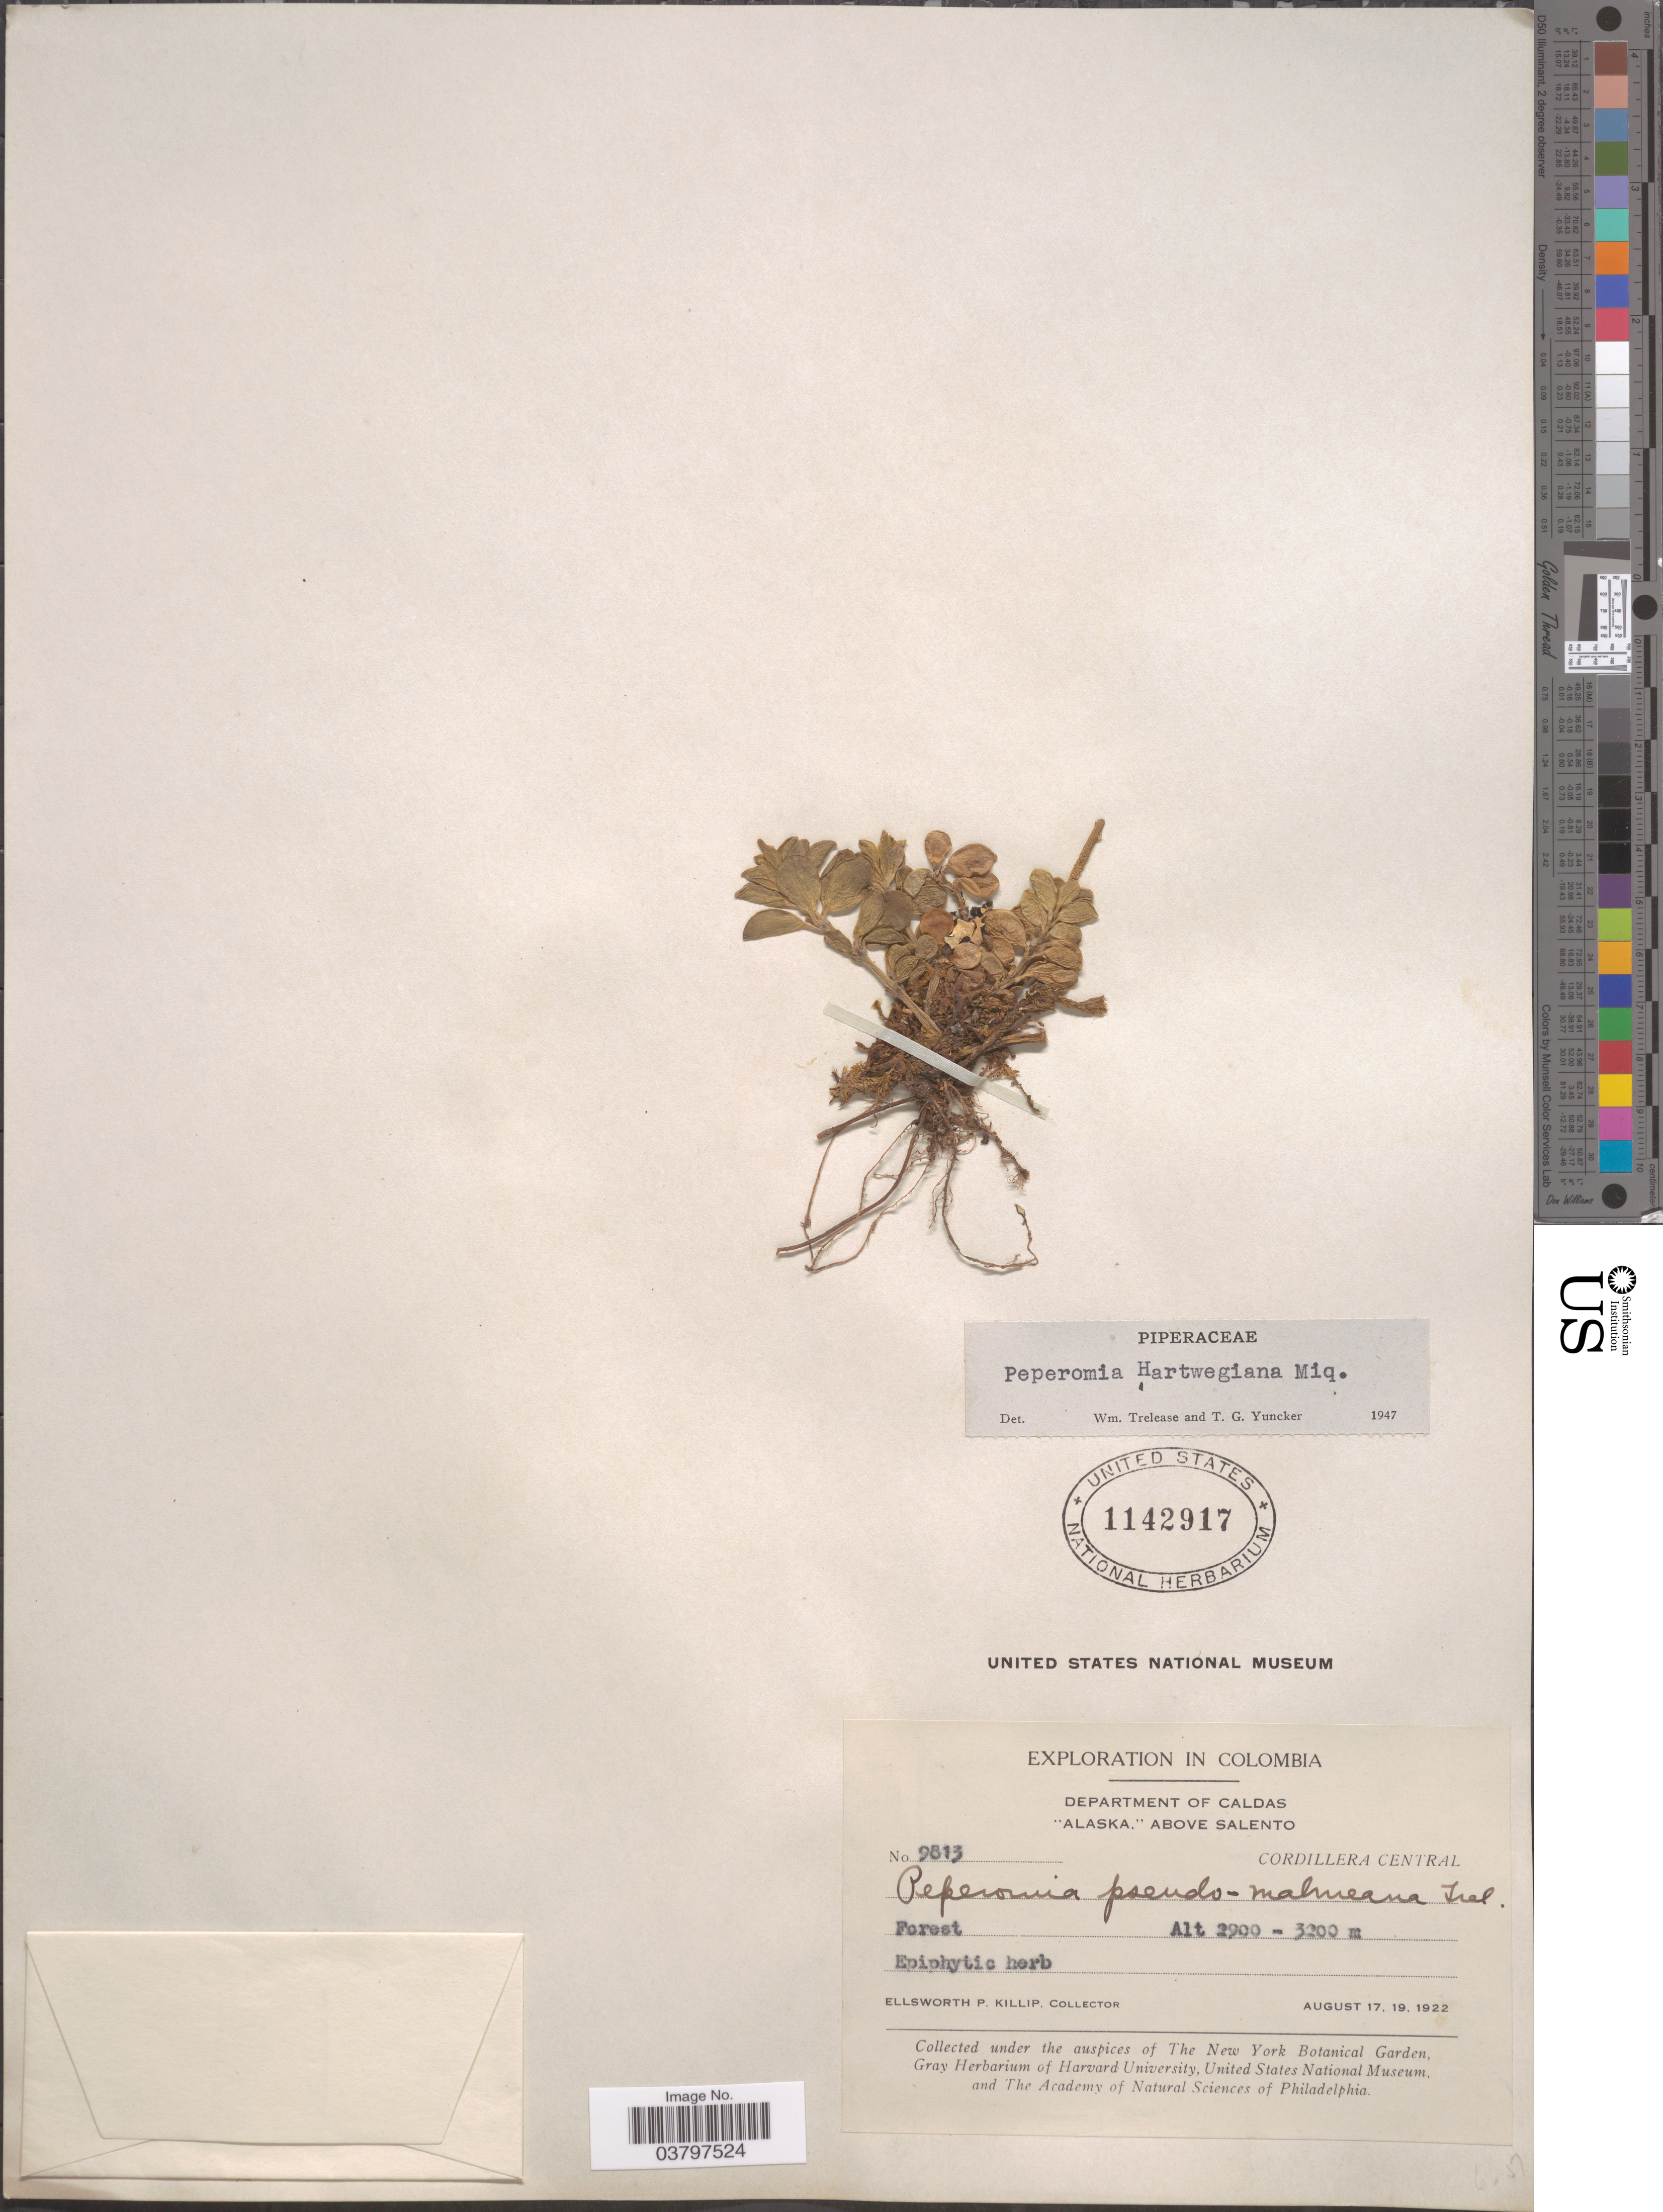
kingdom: Plantae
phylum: Tracheophyta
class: Magnoliopsida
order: Piperales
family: Piperaceae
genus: Peperomia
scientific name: Peperomia hartwegiana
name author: Miq.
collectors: F. W. Pennell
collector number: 9813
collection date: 1922-08-17/1922-08-19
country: Colombia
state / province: Caldas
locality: Department of Caldas. 'Alaska,' above Salento. Cordillera Central.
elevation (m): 2900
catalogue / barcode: US 1142917